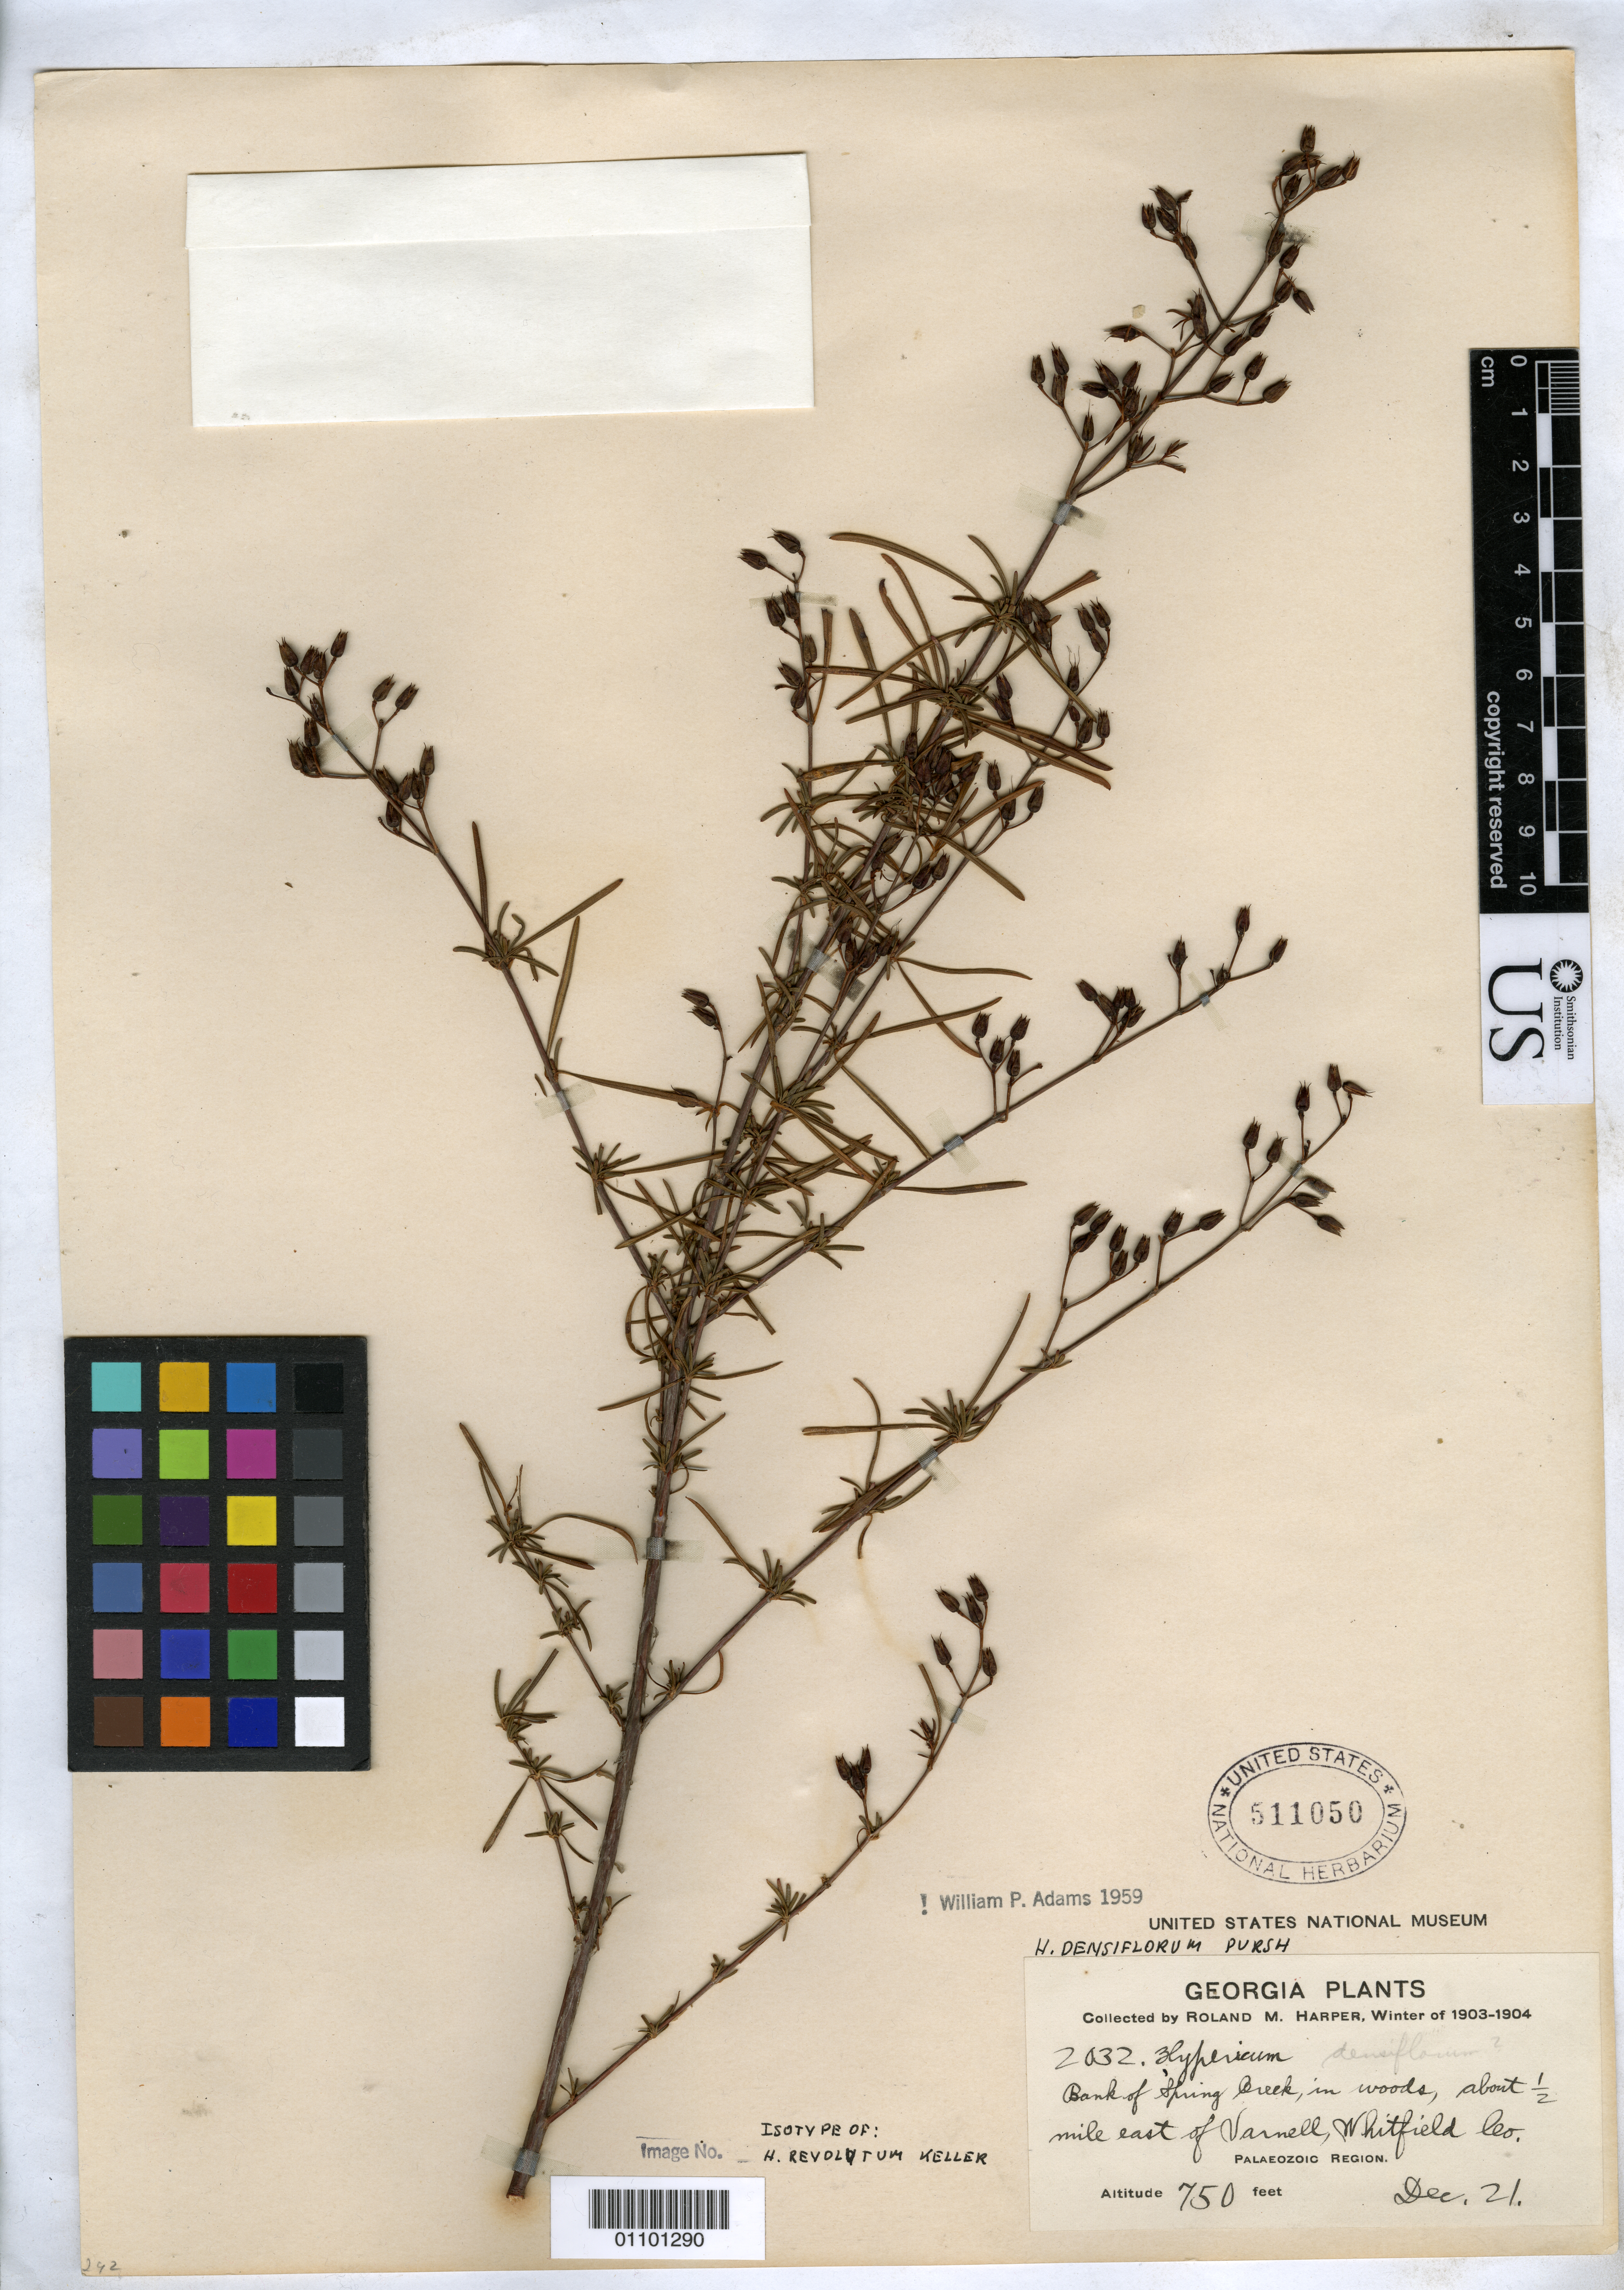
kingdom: Plantae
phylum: Tracheophyta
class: Magnoliopsida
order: Malpighiales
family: Hypericaceae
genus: Hypericum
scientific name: Hypericum revolutum R. Keller, later homonym.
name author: R. Keller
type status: Type Collection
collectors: R. M. Harper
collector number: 2032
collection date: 1903-12-21/1904-12-21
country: United States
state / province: Georgia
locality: Bank of Spring Creek near Sarnell Whitfield.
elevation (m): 229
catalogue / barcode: US 511050